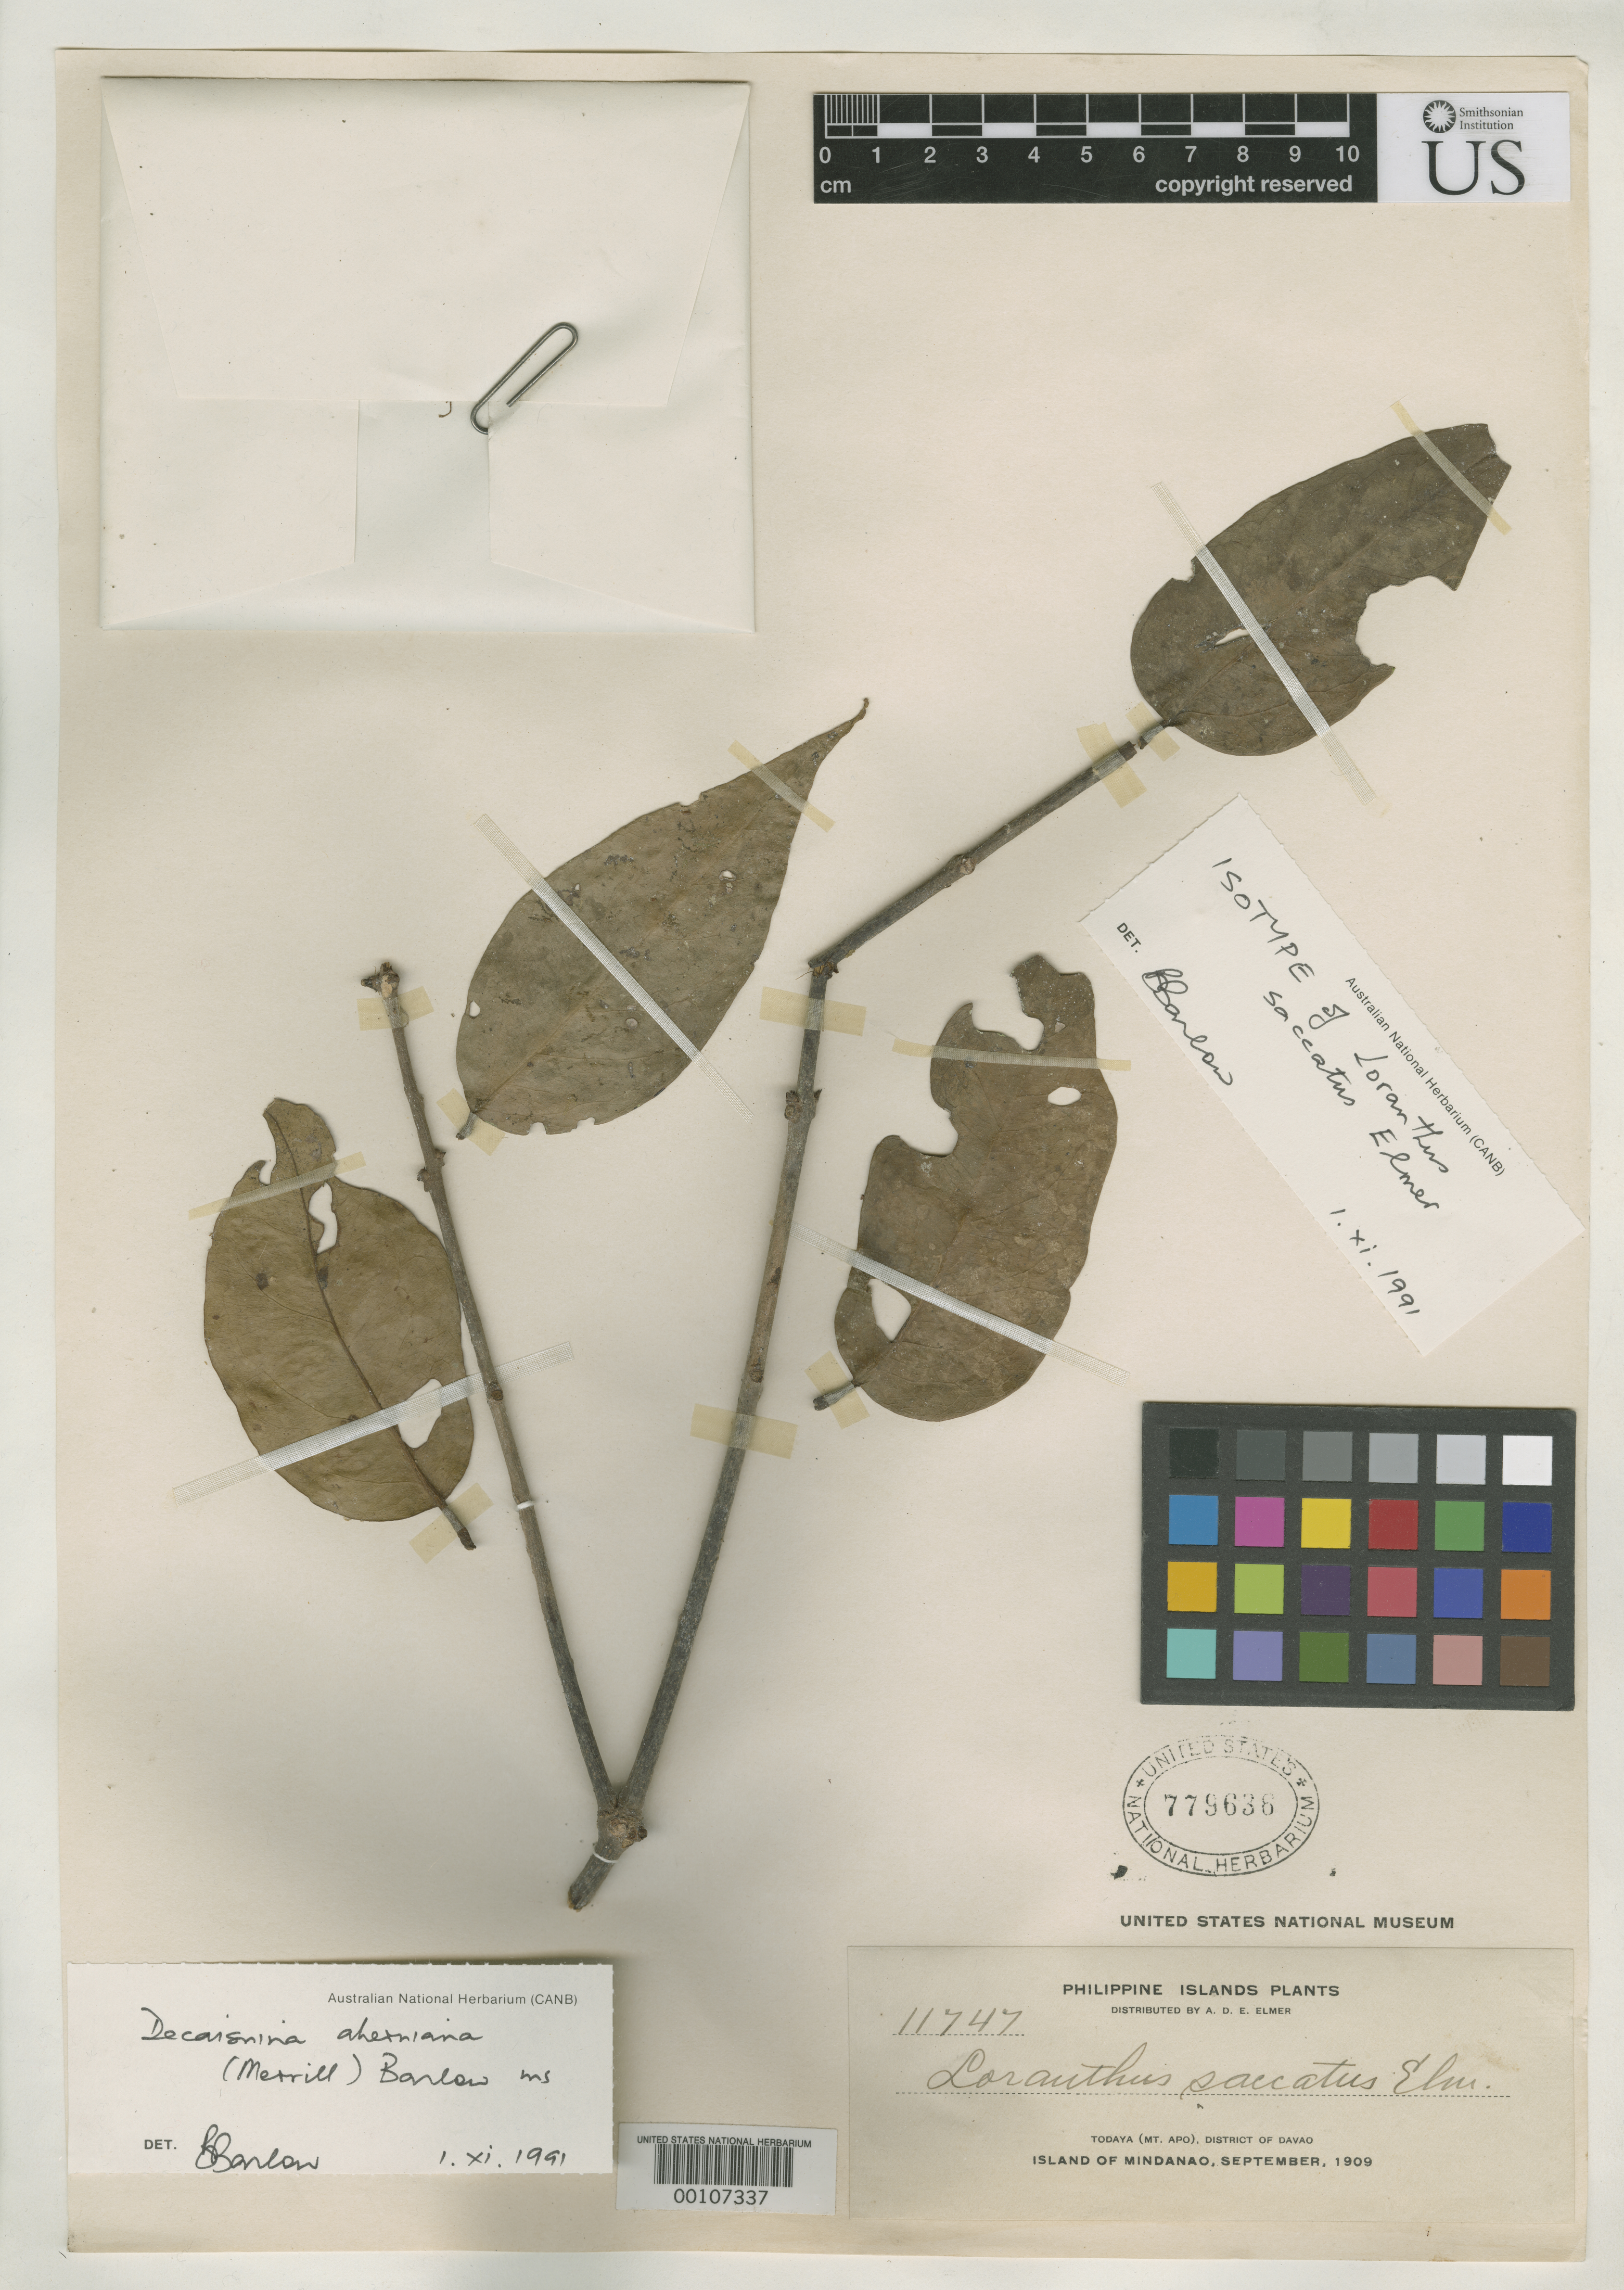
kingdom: Plantae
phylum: Tracheophyta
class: Magnoliopsida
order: Santalales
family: Loranthaceae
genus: Loranthus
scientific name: Loranthus saccatus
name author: Elmer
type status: Isotype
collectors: A. D. E. Elmer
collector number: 11747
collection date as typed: Sep 1909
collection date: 1909-09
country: Philippines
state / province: Davao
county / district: Davao del Sur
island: Mindanao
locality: Todaya, Mt. Apo.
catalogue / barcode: US 779638